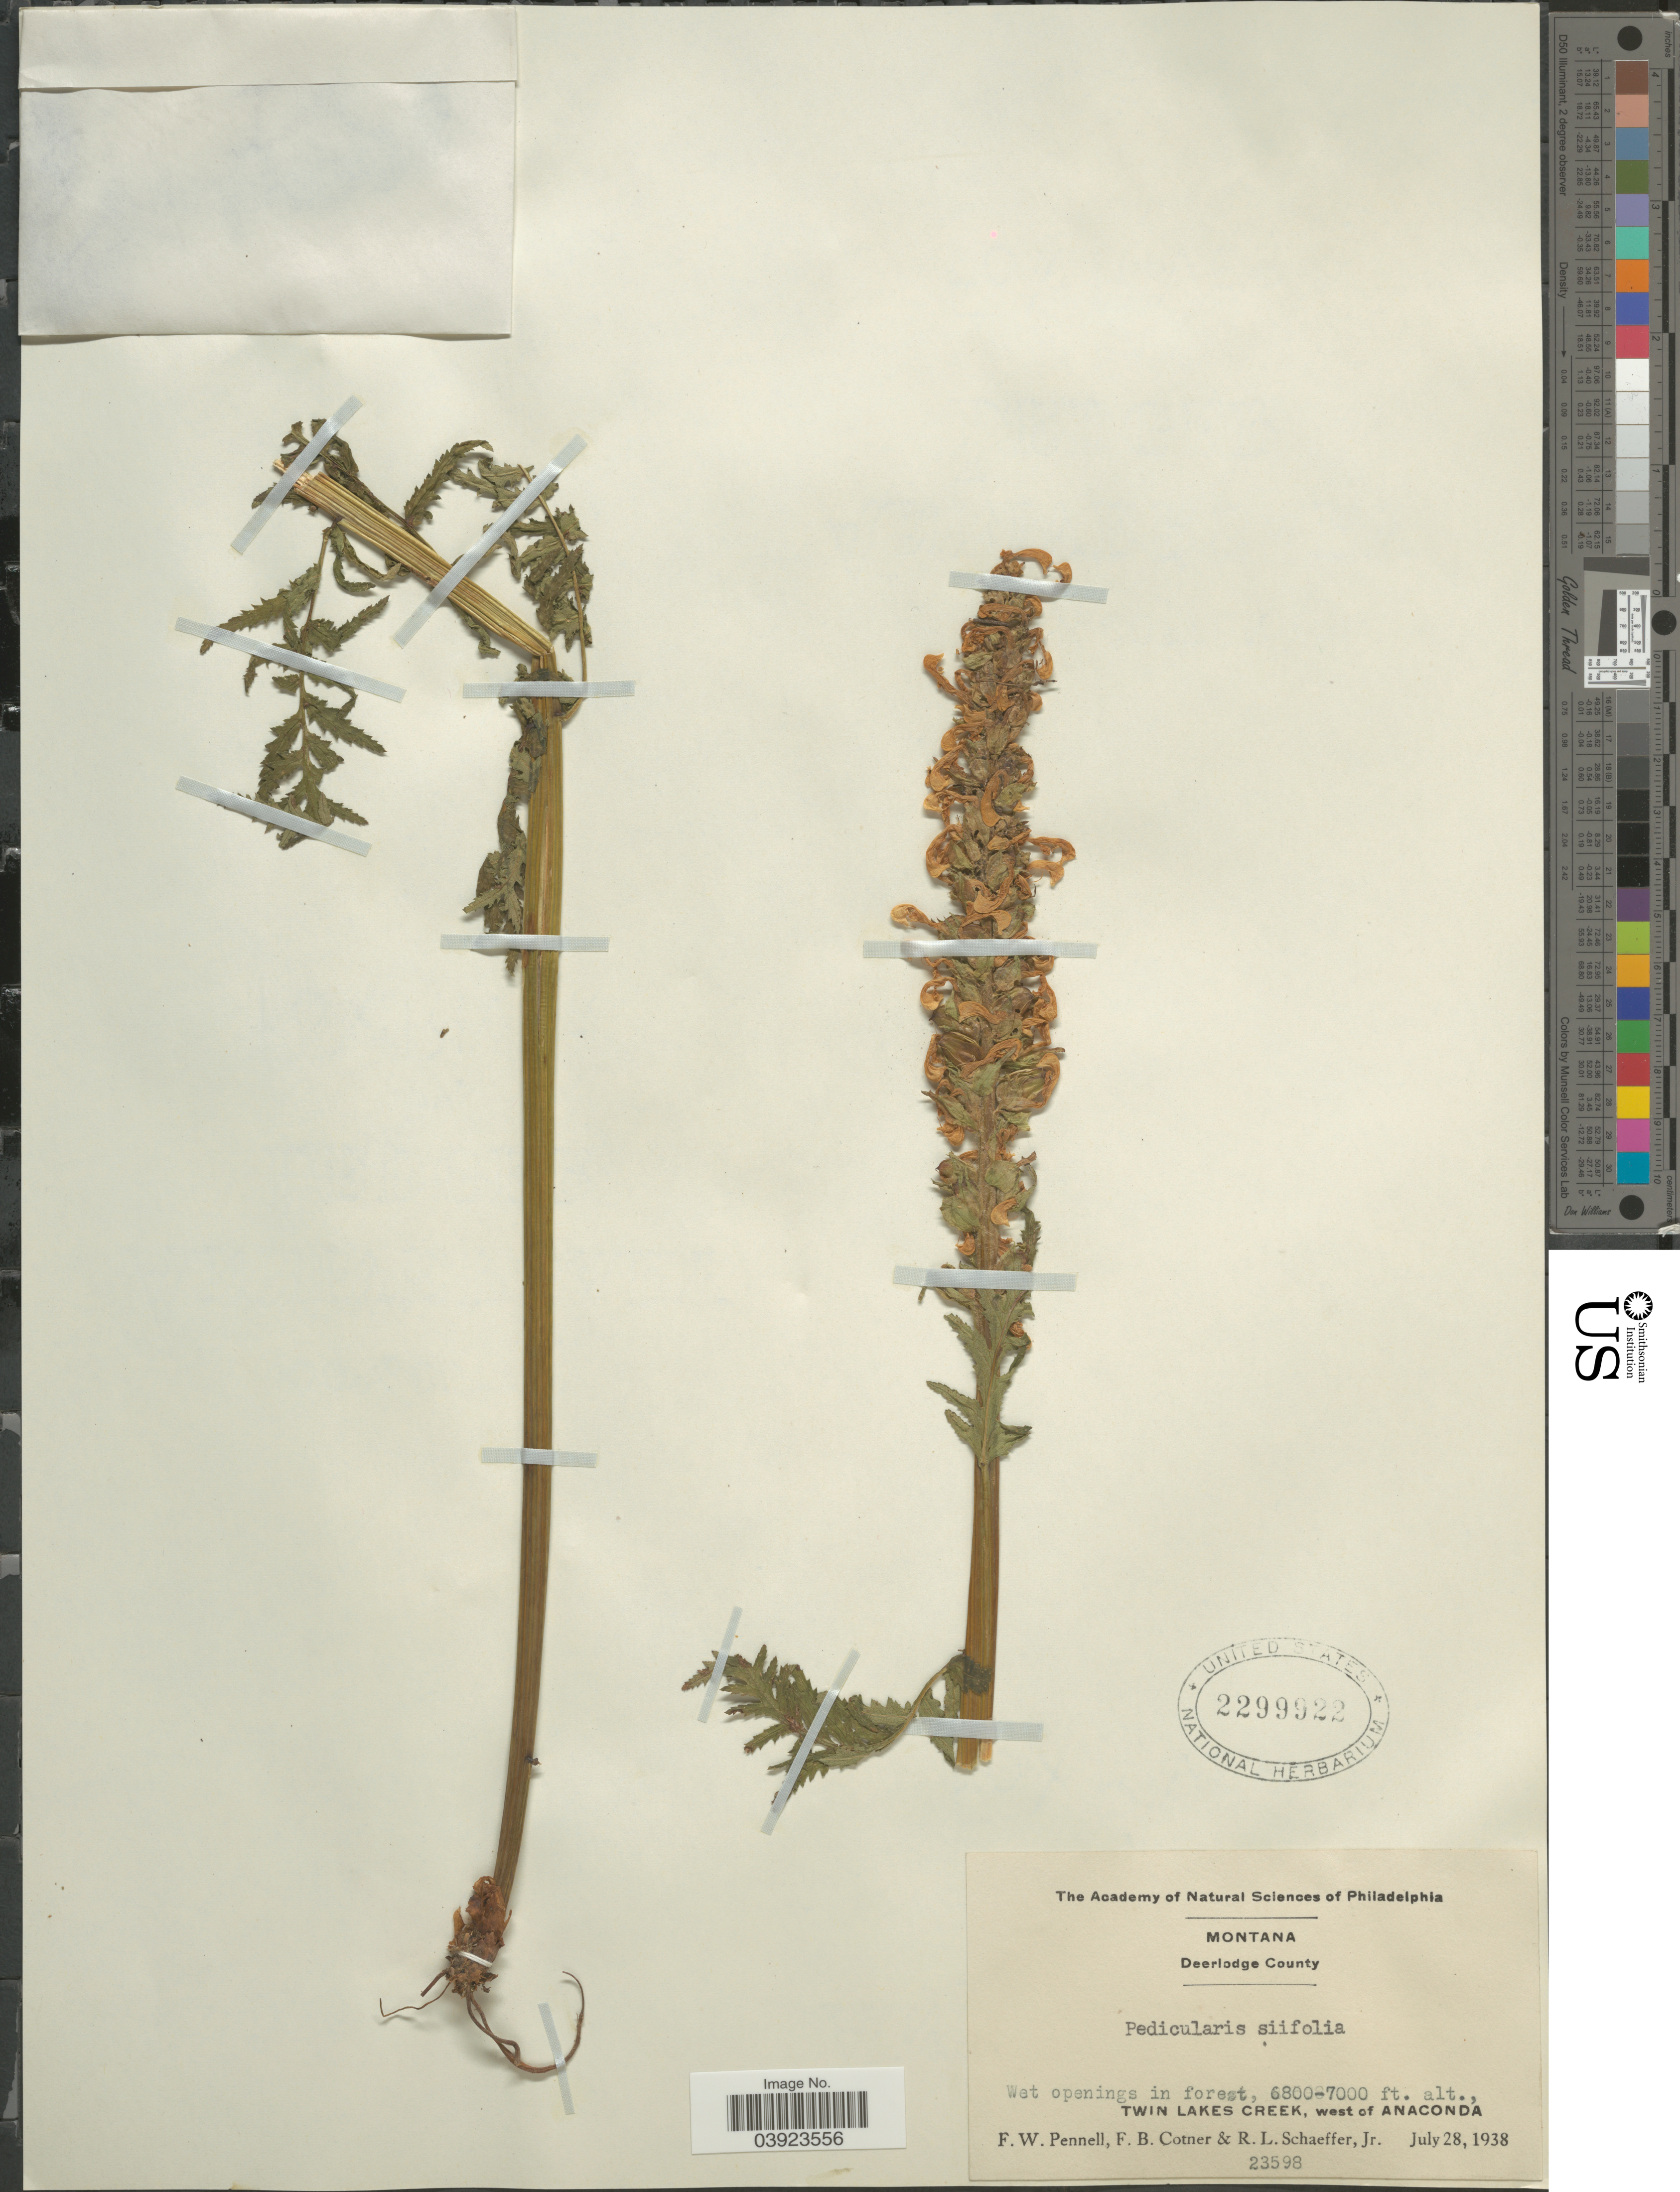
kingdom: Plantae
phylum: Tracheophyta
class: Magnoliopsida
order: Lamiales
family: Orobanchaceae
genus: Pedicularis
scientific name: Pedicularis siifolia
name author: Rydb.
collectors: F. W. Pennell, F. Cotner & R. L. Schaeffer Jr.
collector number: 23598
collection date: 1938-07-28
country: United States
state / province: Montana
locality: Deerlodge County. Wet openings in forest, Twin Lakes Creek, west of Anaconda.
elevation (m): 2073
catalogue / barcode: US 2299922